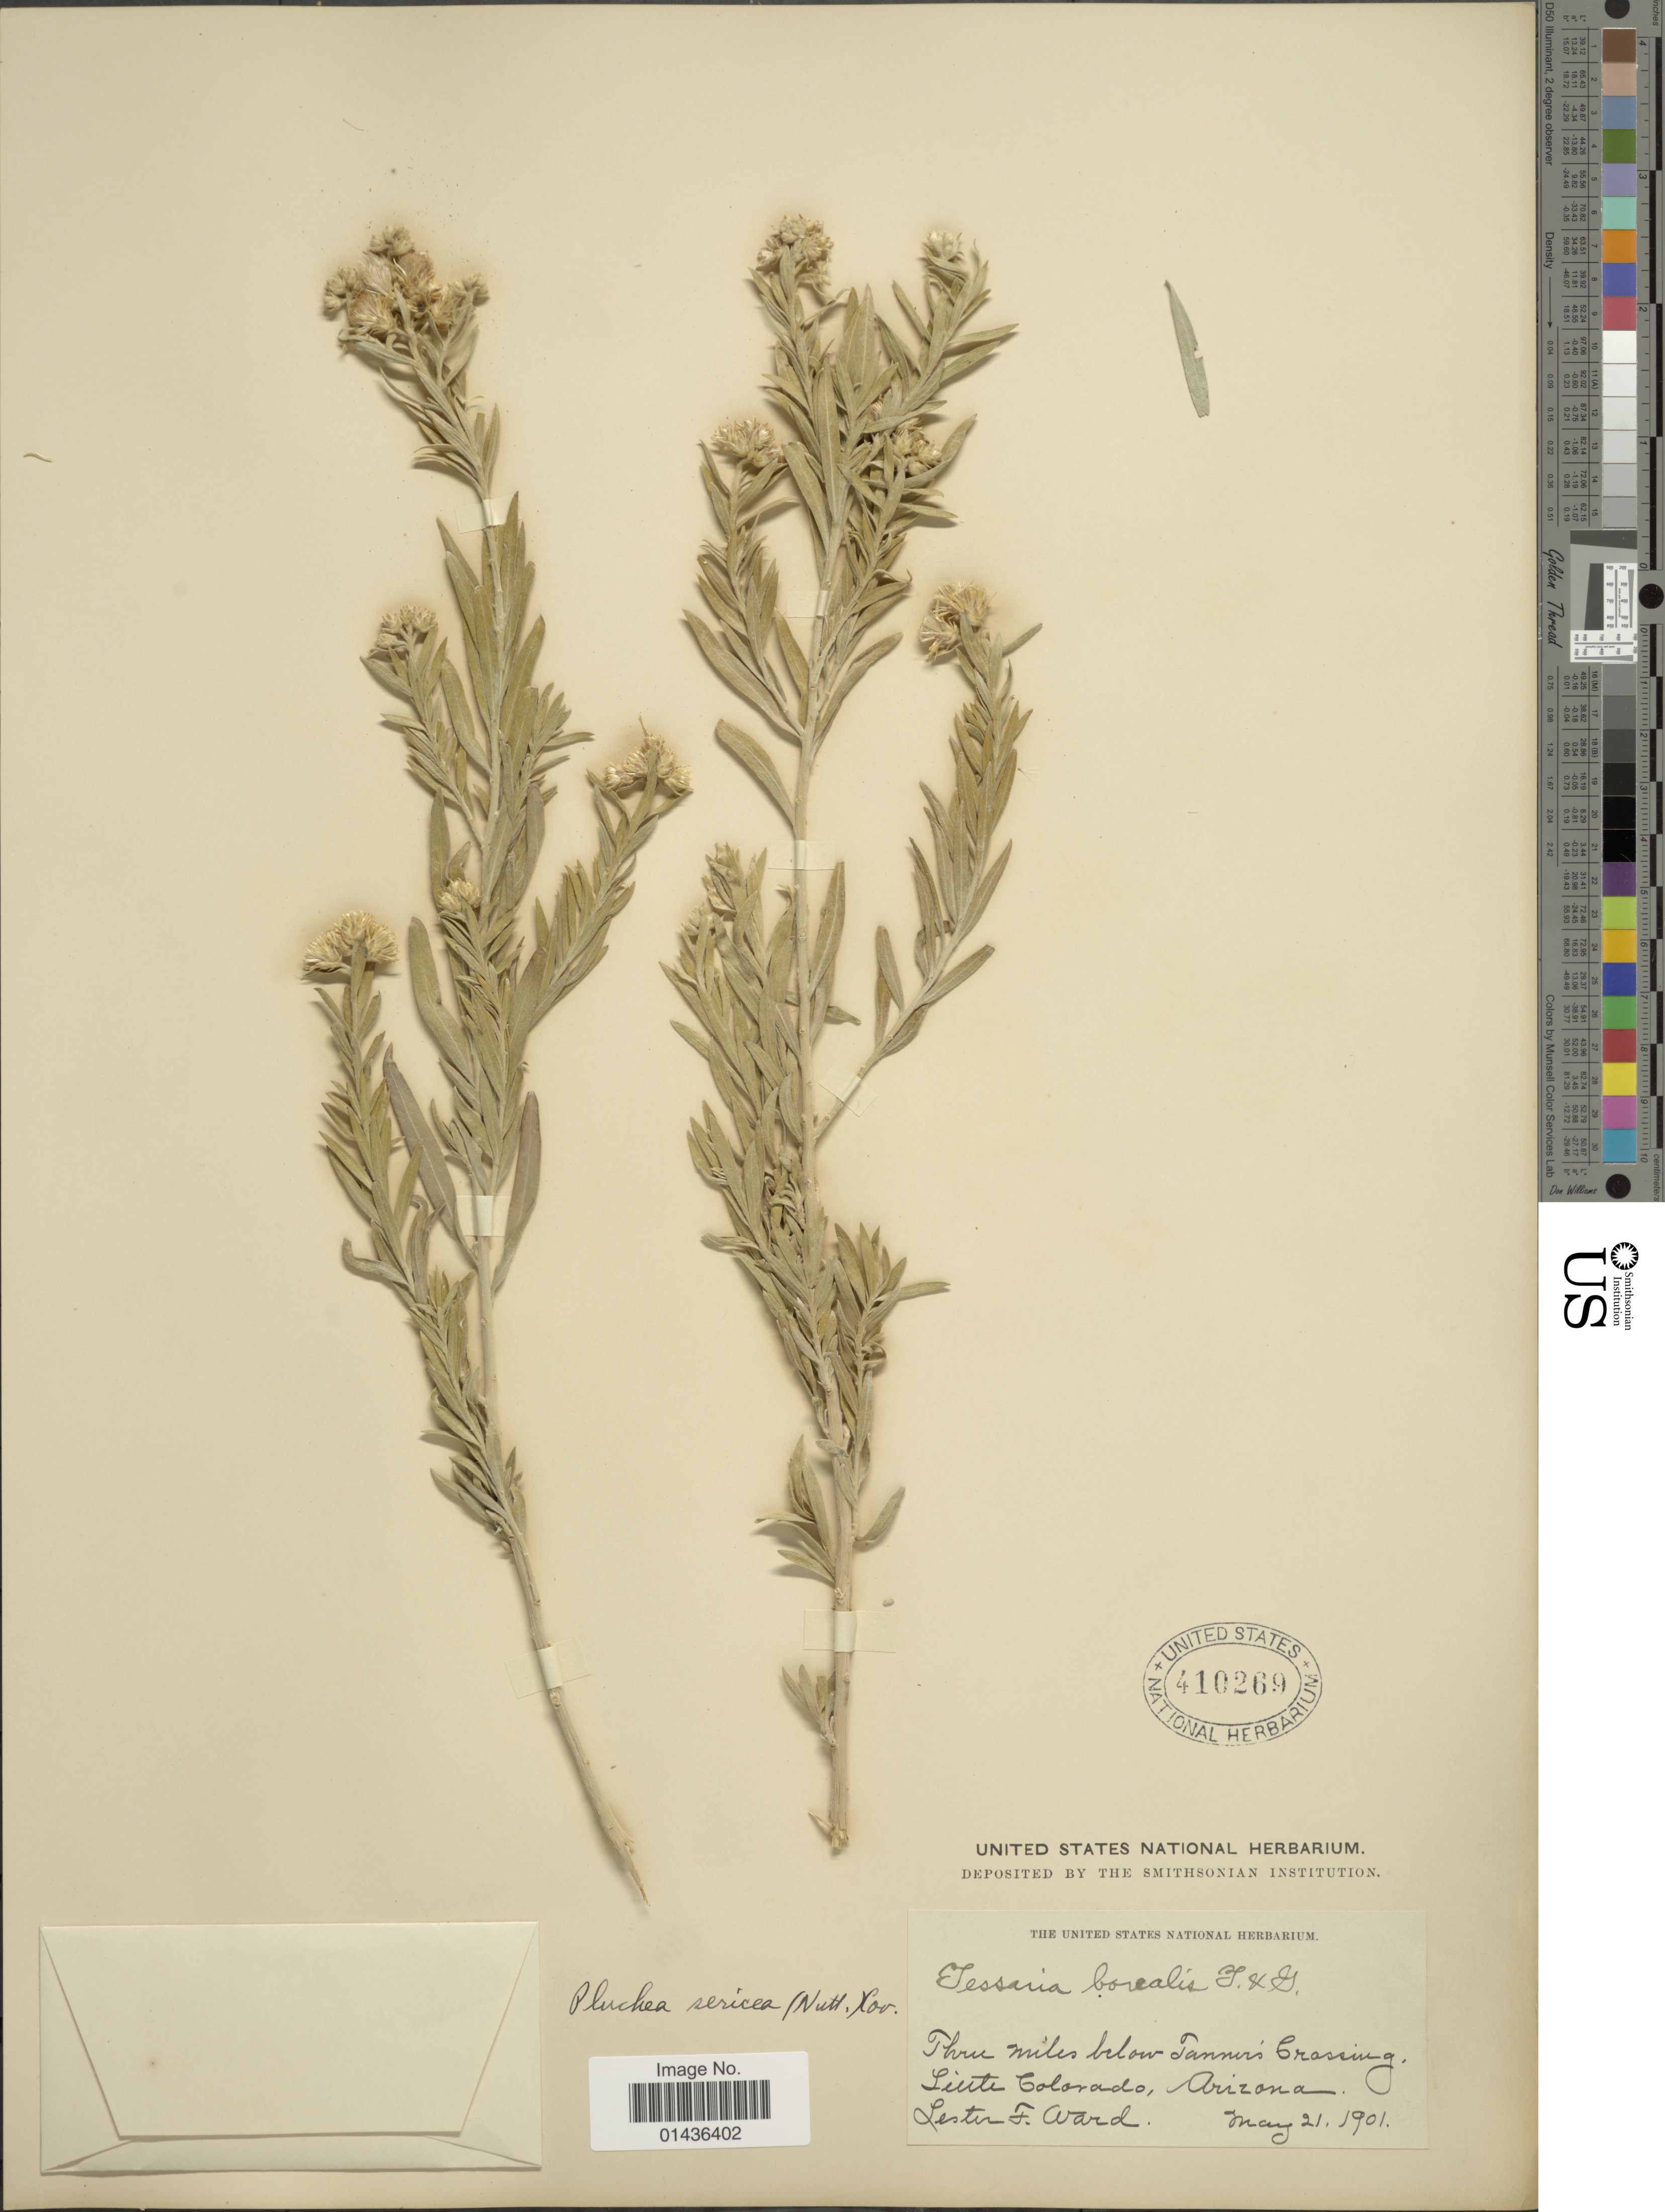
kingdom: Plantae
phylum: Tracheophyta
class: Magnoliopsida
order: Asterales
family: Asteraceae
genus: Pluchea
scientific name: Pluchea sericea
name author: (Nutt.) Coville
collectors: L. F. Ward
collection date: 1901-05-21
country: United States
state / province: Arizona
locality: Three miles below Tanner's Crossing, Little Colorado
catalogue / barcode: US 410269